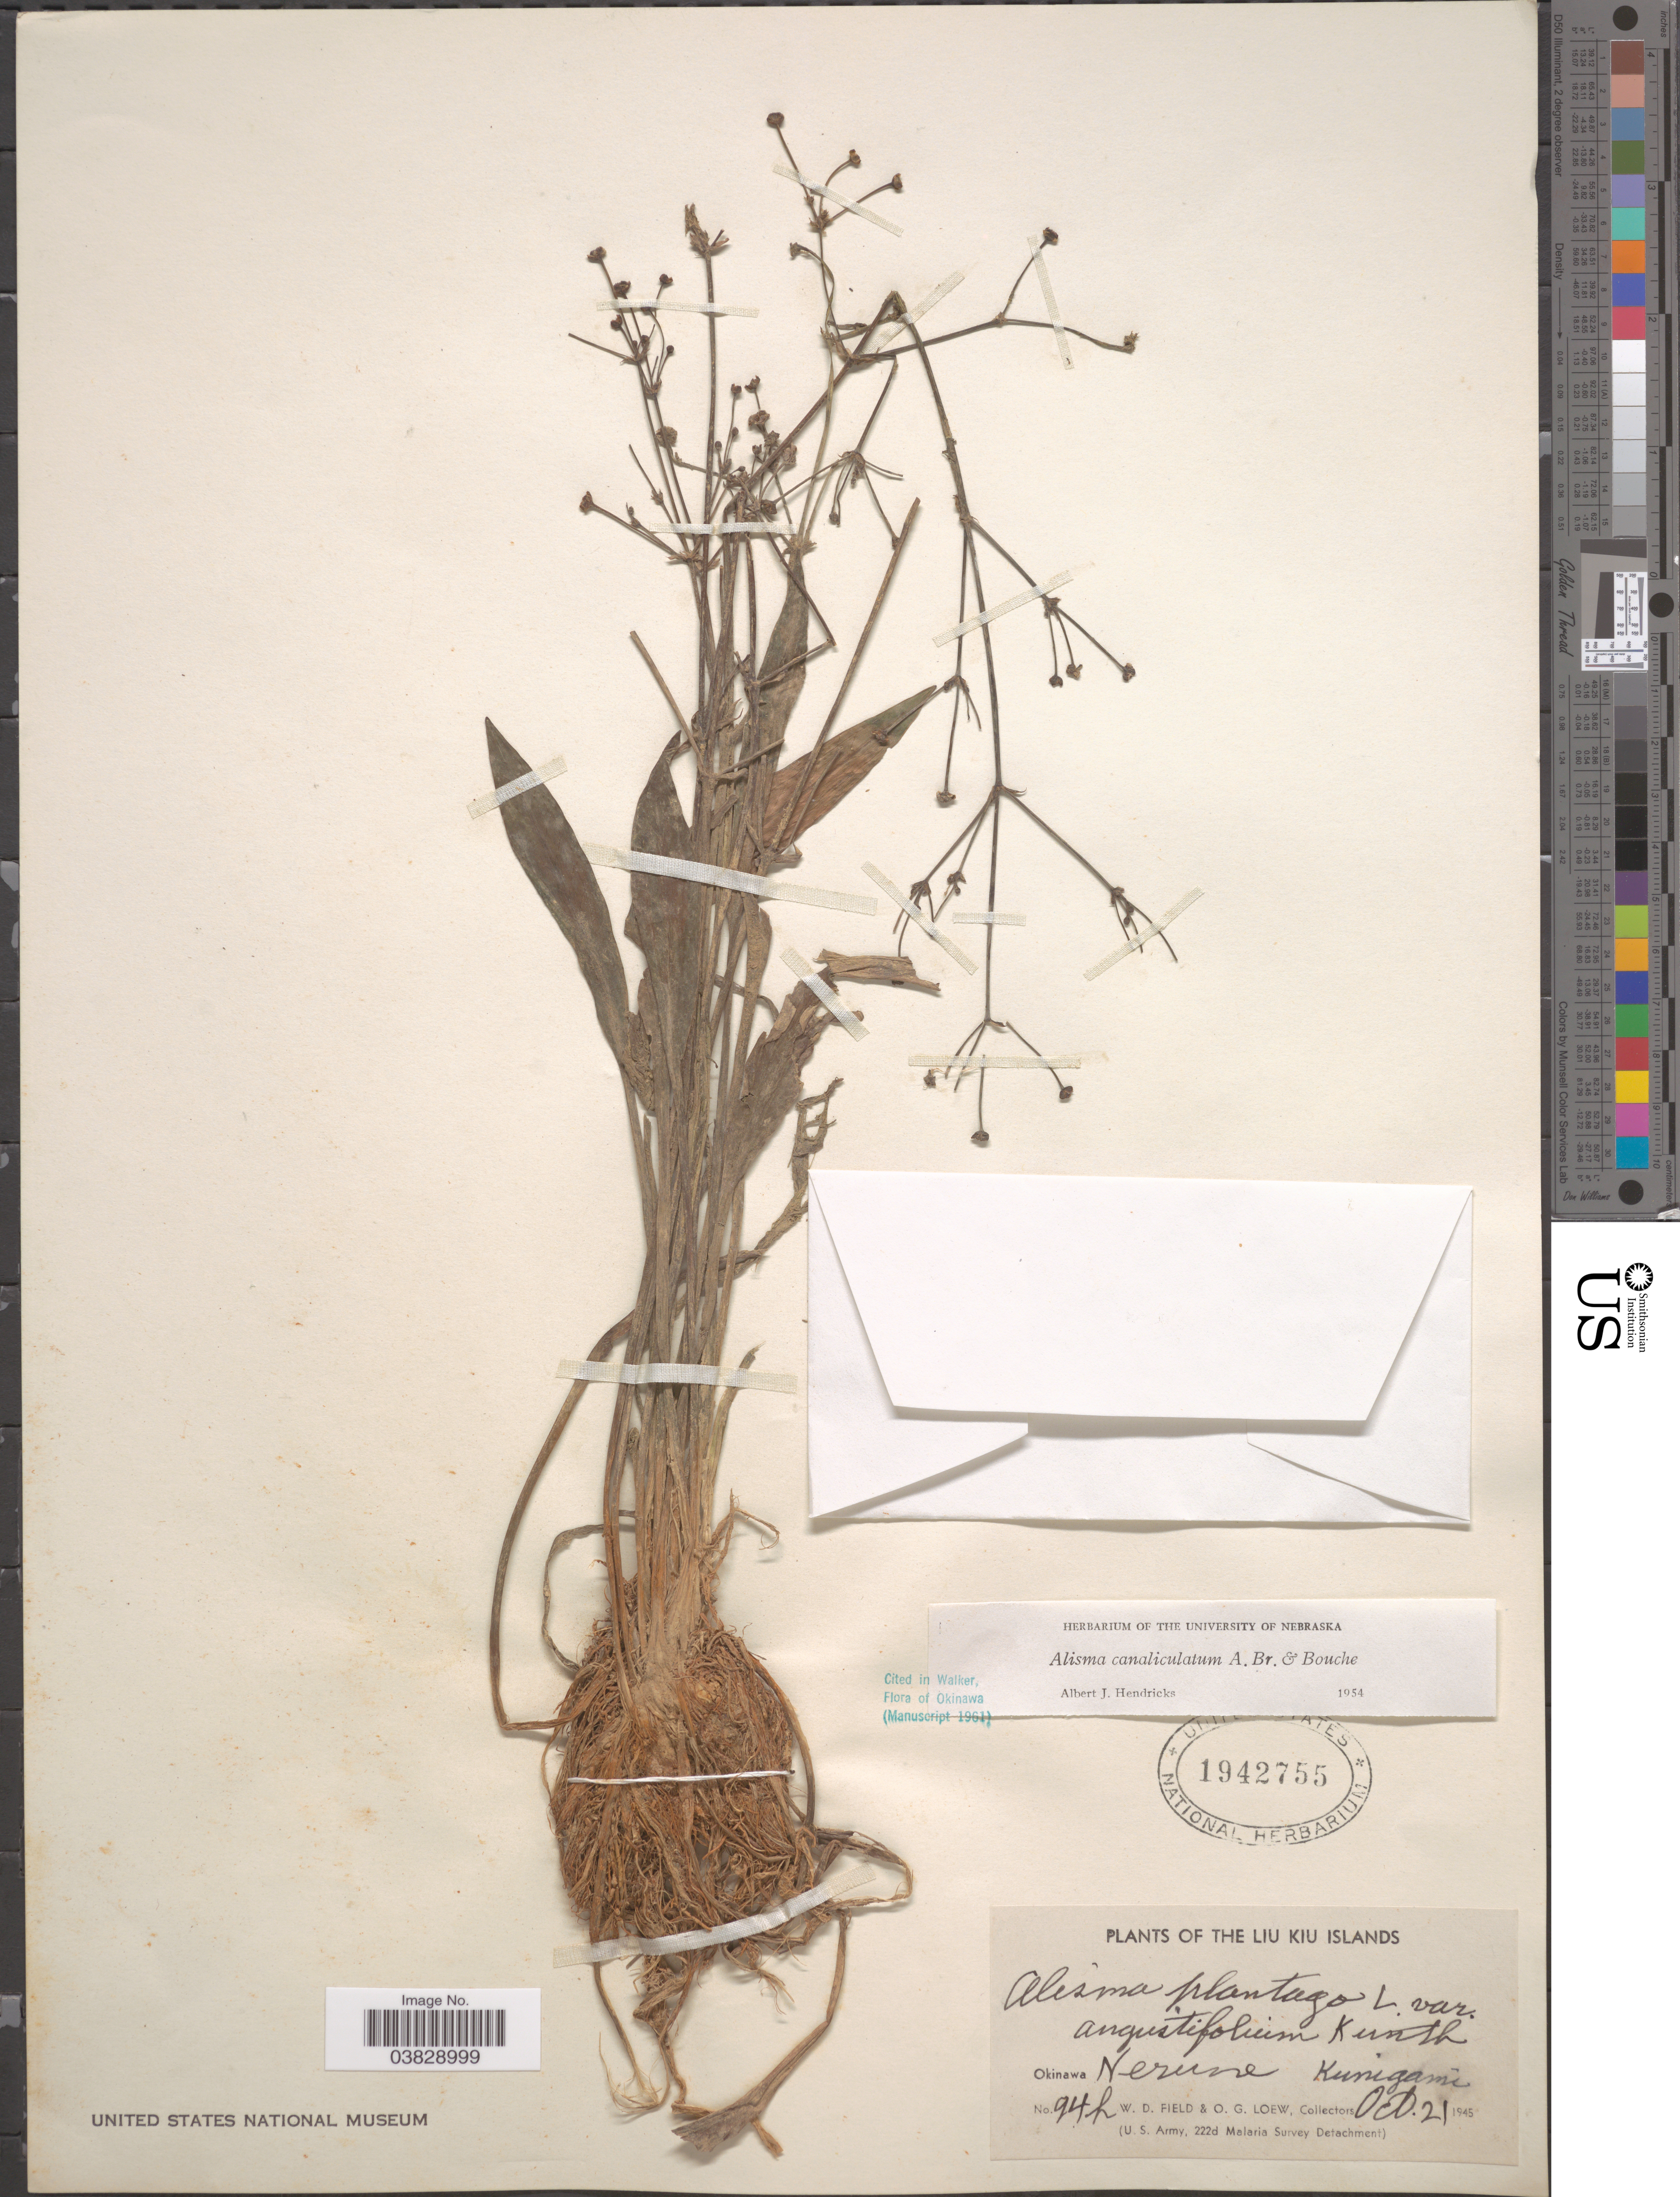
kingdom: Plantae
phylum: Tracheophyta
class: Liliopsida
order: Alismatales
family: Alismataceae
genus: Alisma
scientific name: Alisma canaliculatum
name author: A. Braun & C.D. Bouché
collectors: W. D. Field & O. G. Loew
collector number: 94h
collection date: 1945-10-21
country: Japan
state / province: Okinawa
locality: The Liu Kiu Islands. Nerune Kunigami.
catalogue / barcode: US 1942755